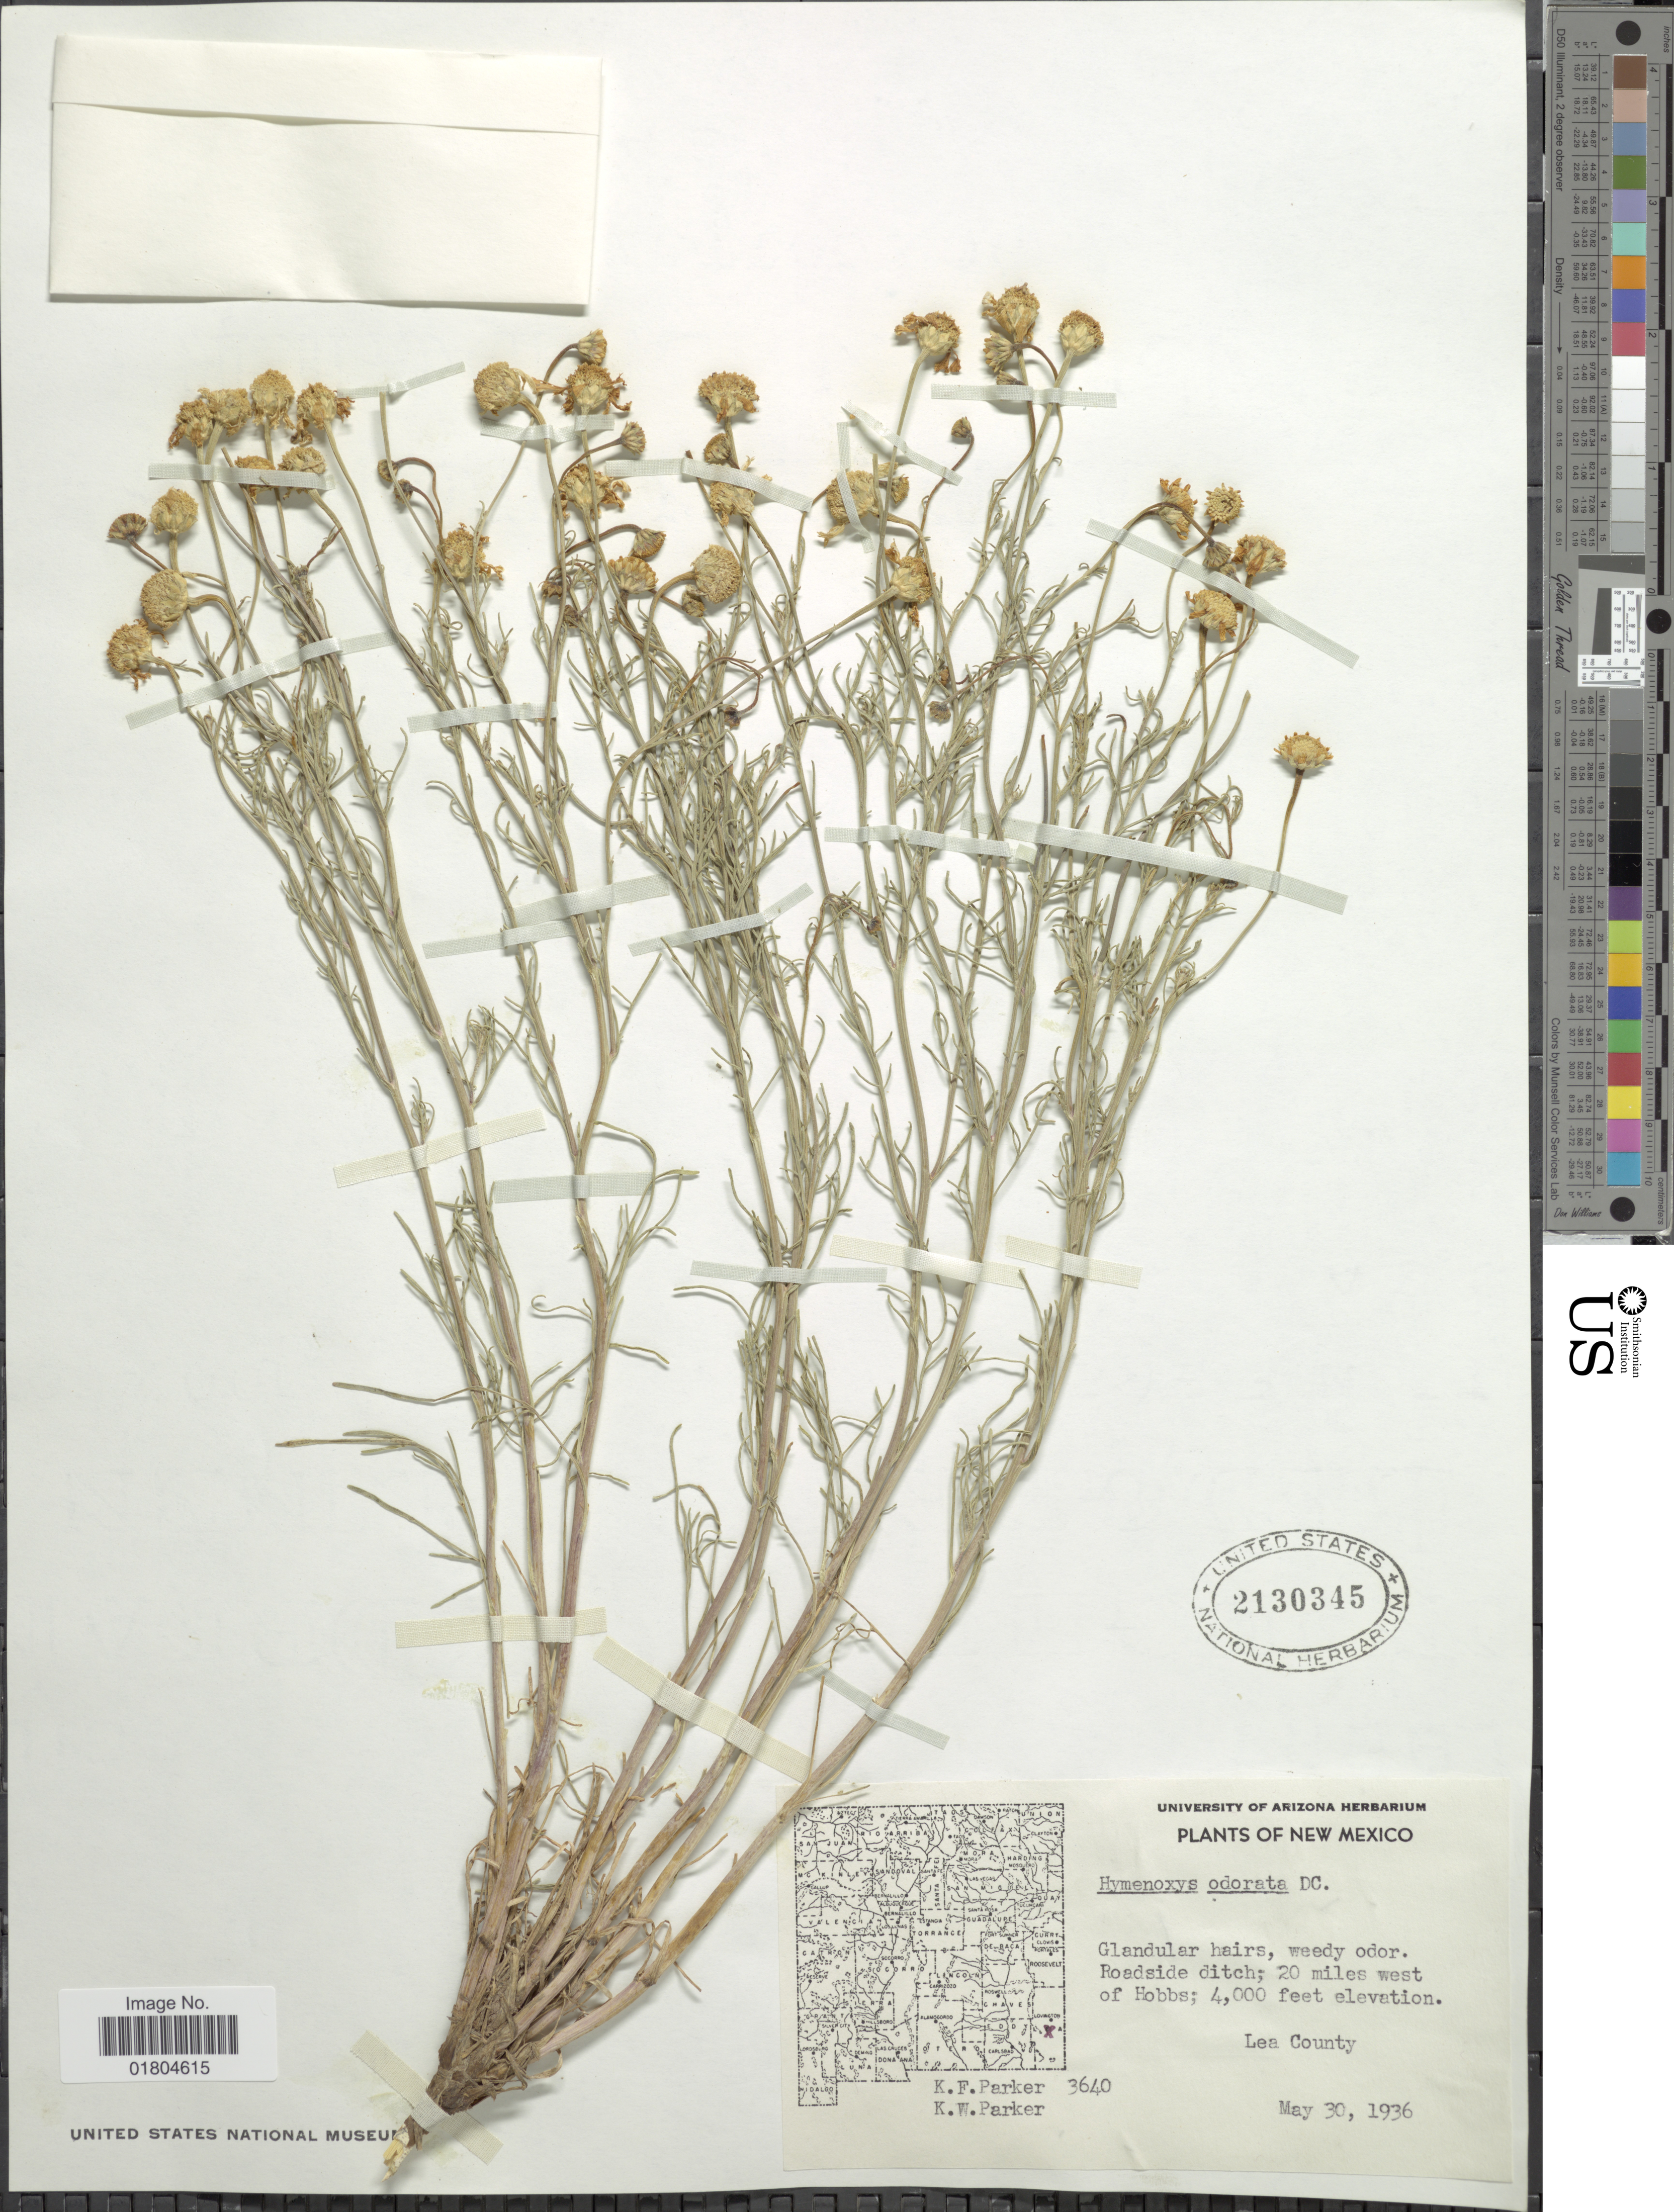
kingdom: Plantae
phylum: Tracheophyta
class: Magnoliopsida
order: Asterales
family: Asteraceae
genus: Hymenoxys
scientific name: Hymenoxys odorata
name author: DC.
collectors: K. F. Parker & K. Parker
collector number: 3640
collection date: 1936-05-30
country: United States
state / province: New Mexico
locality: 20 miles west of Hobbs. Lea County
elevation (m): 1219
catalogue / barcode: US 2130345